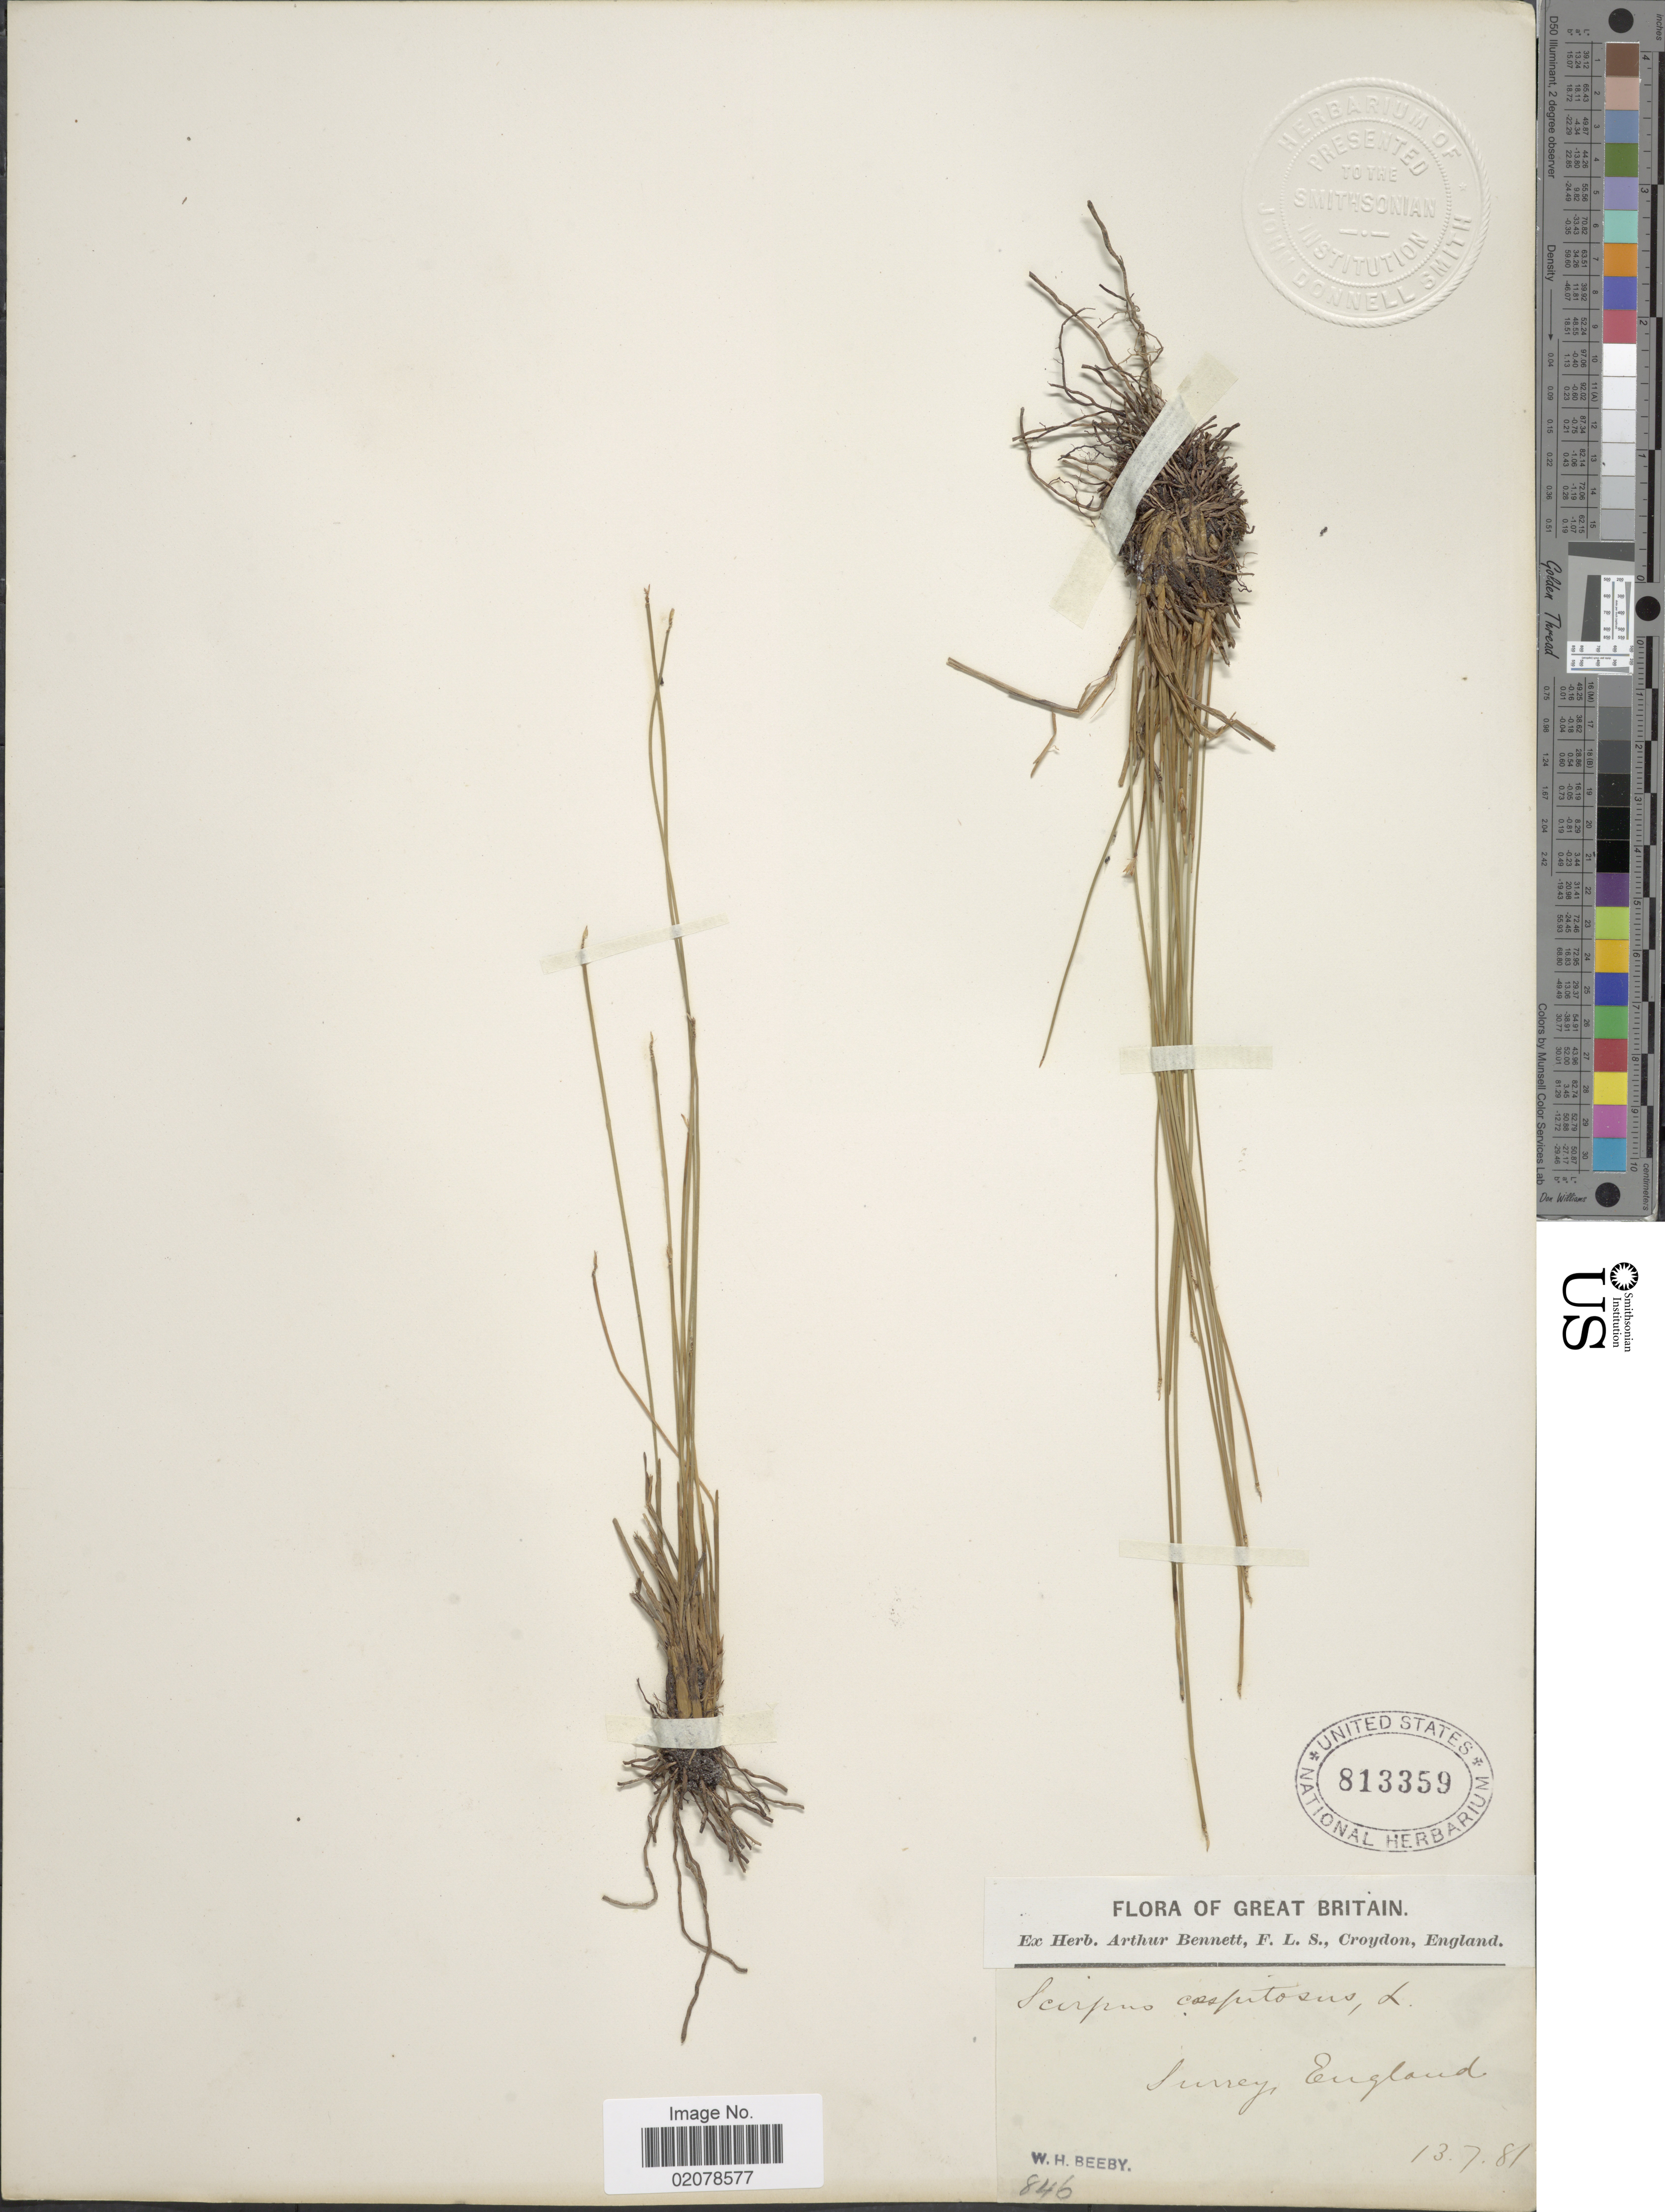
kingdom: Plantae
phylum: Tracheophyta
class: Liliopsida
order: Poales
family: Cyperaceae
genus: Trichophorum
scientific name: Trichophorum cespitosum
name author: (L.) Hartm.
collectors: W. Beeby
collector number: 846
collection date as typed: Transcribed d/m/y: 13/7/81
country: United Kingdom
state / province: England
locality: Great Britain. Surrey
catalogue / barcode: US 813359